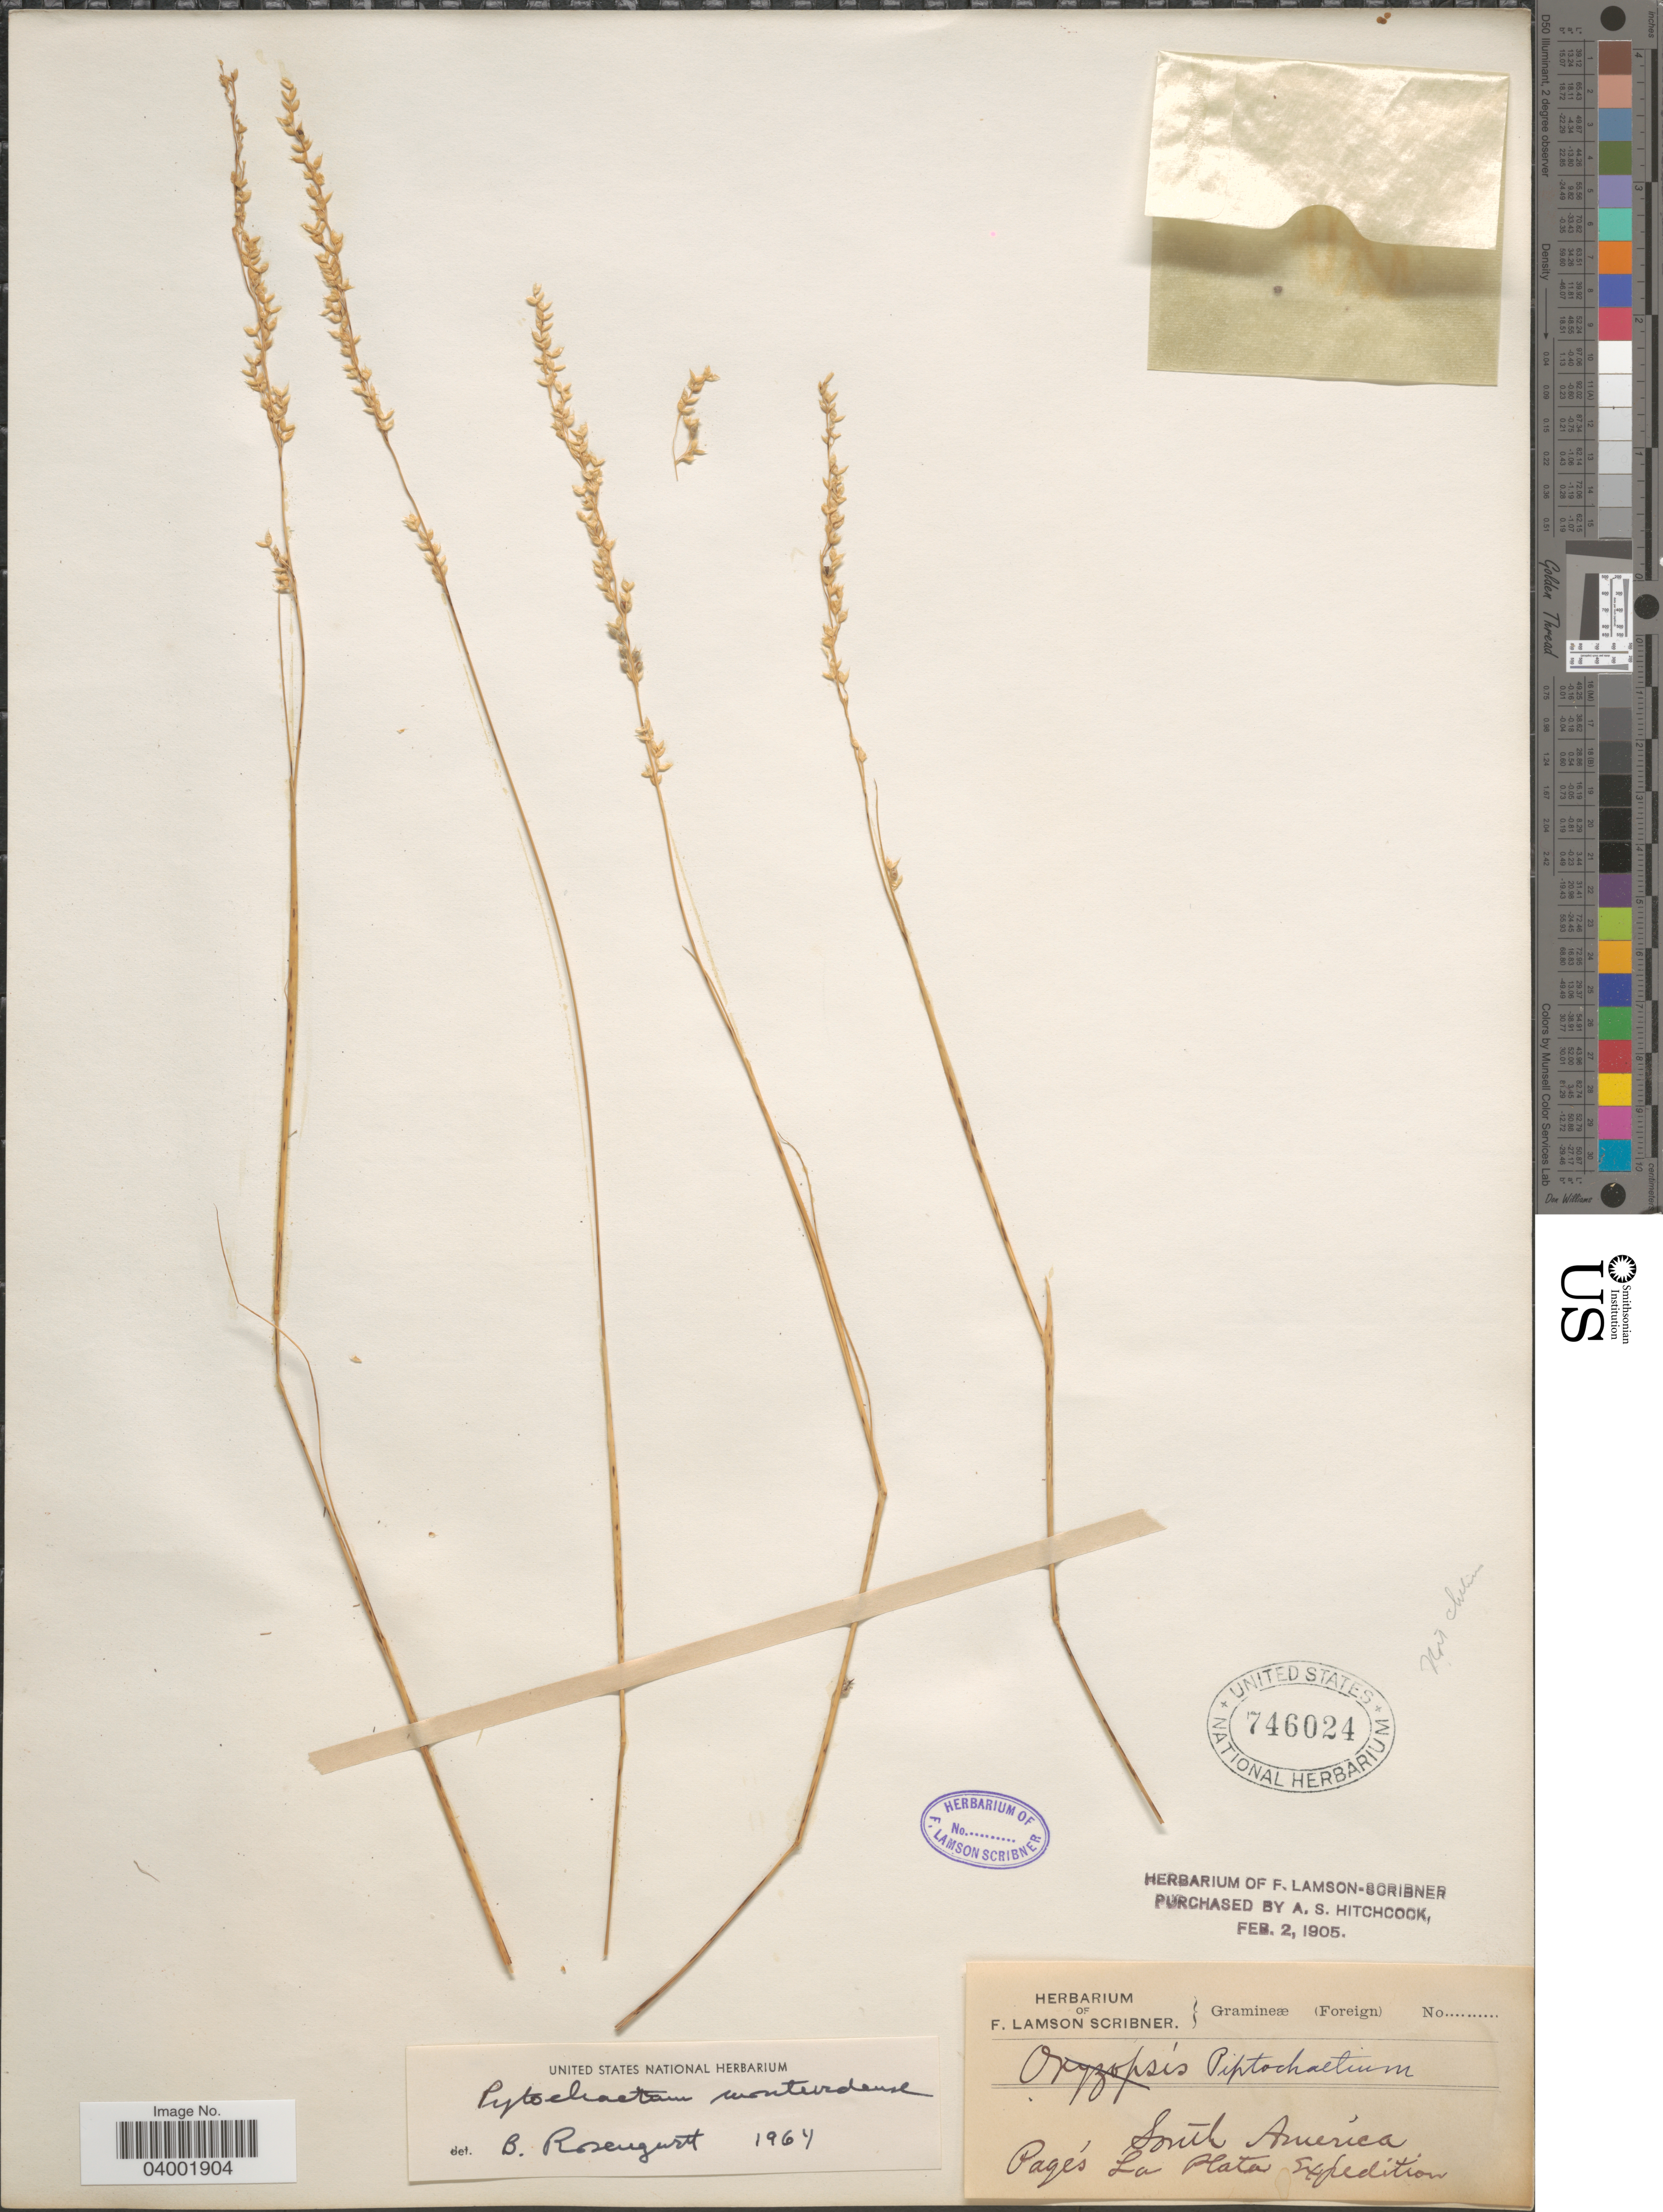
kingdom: Plantae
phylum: Tracheophyta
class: Liliopsida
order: Poales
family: Poaceae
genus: Piptochaetium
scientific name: Piptochaetium montevidense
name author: (Spreng.) Parodi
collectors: ex herb. F. Lamson Scribner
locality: South America. Page's La Plata Expedition.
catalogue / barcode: US 746024